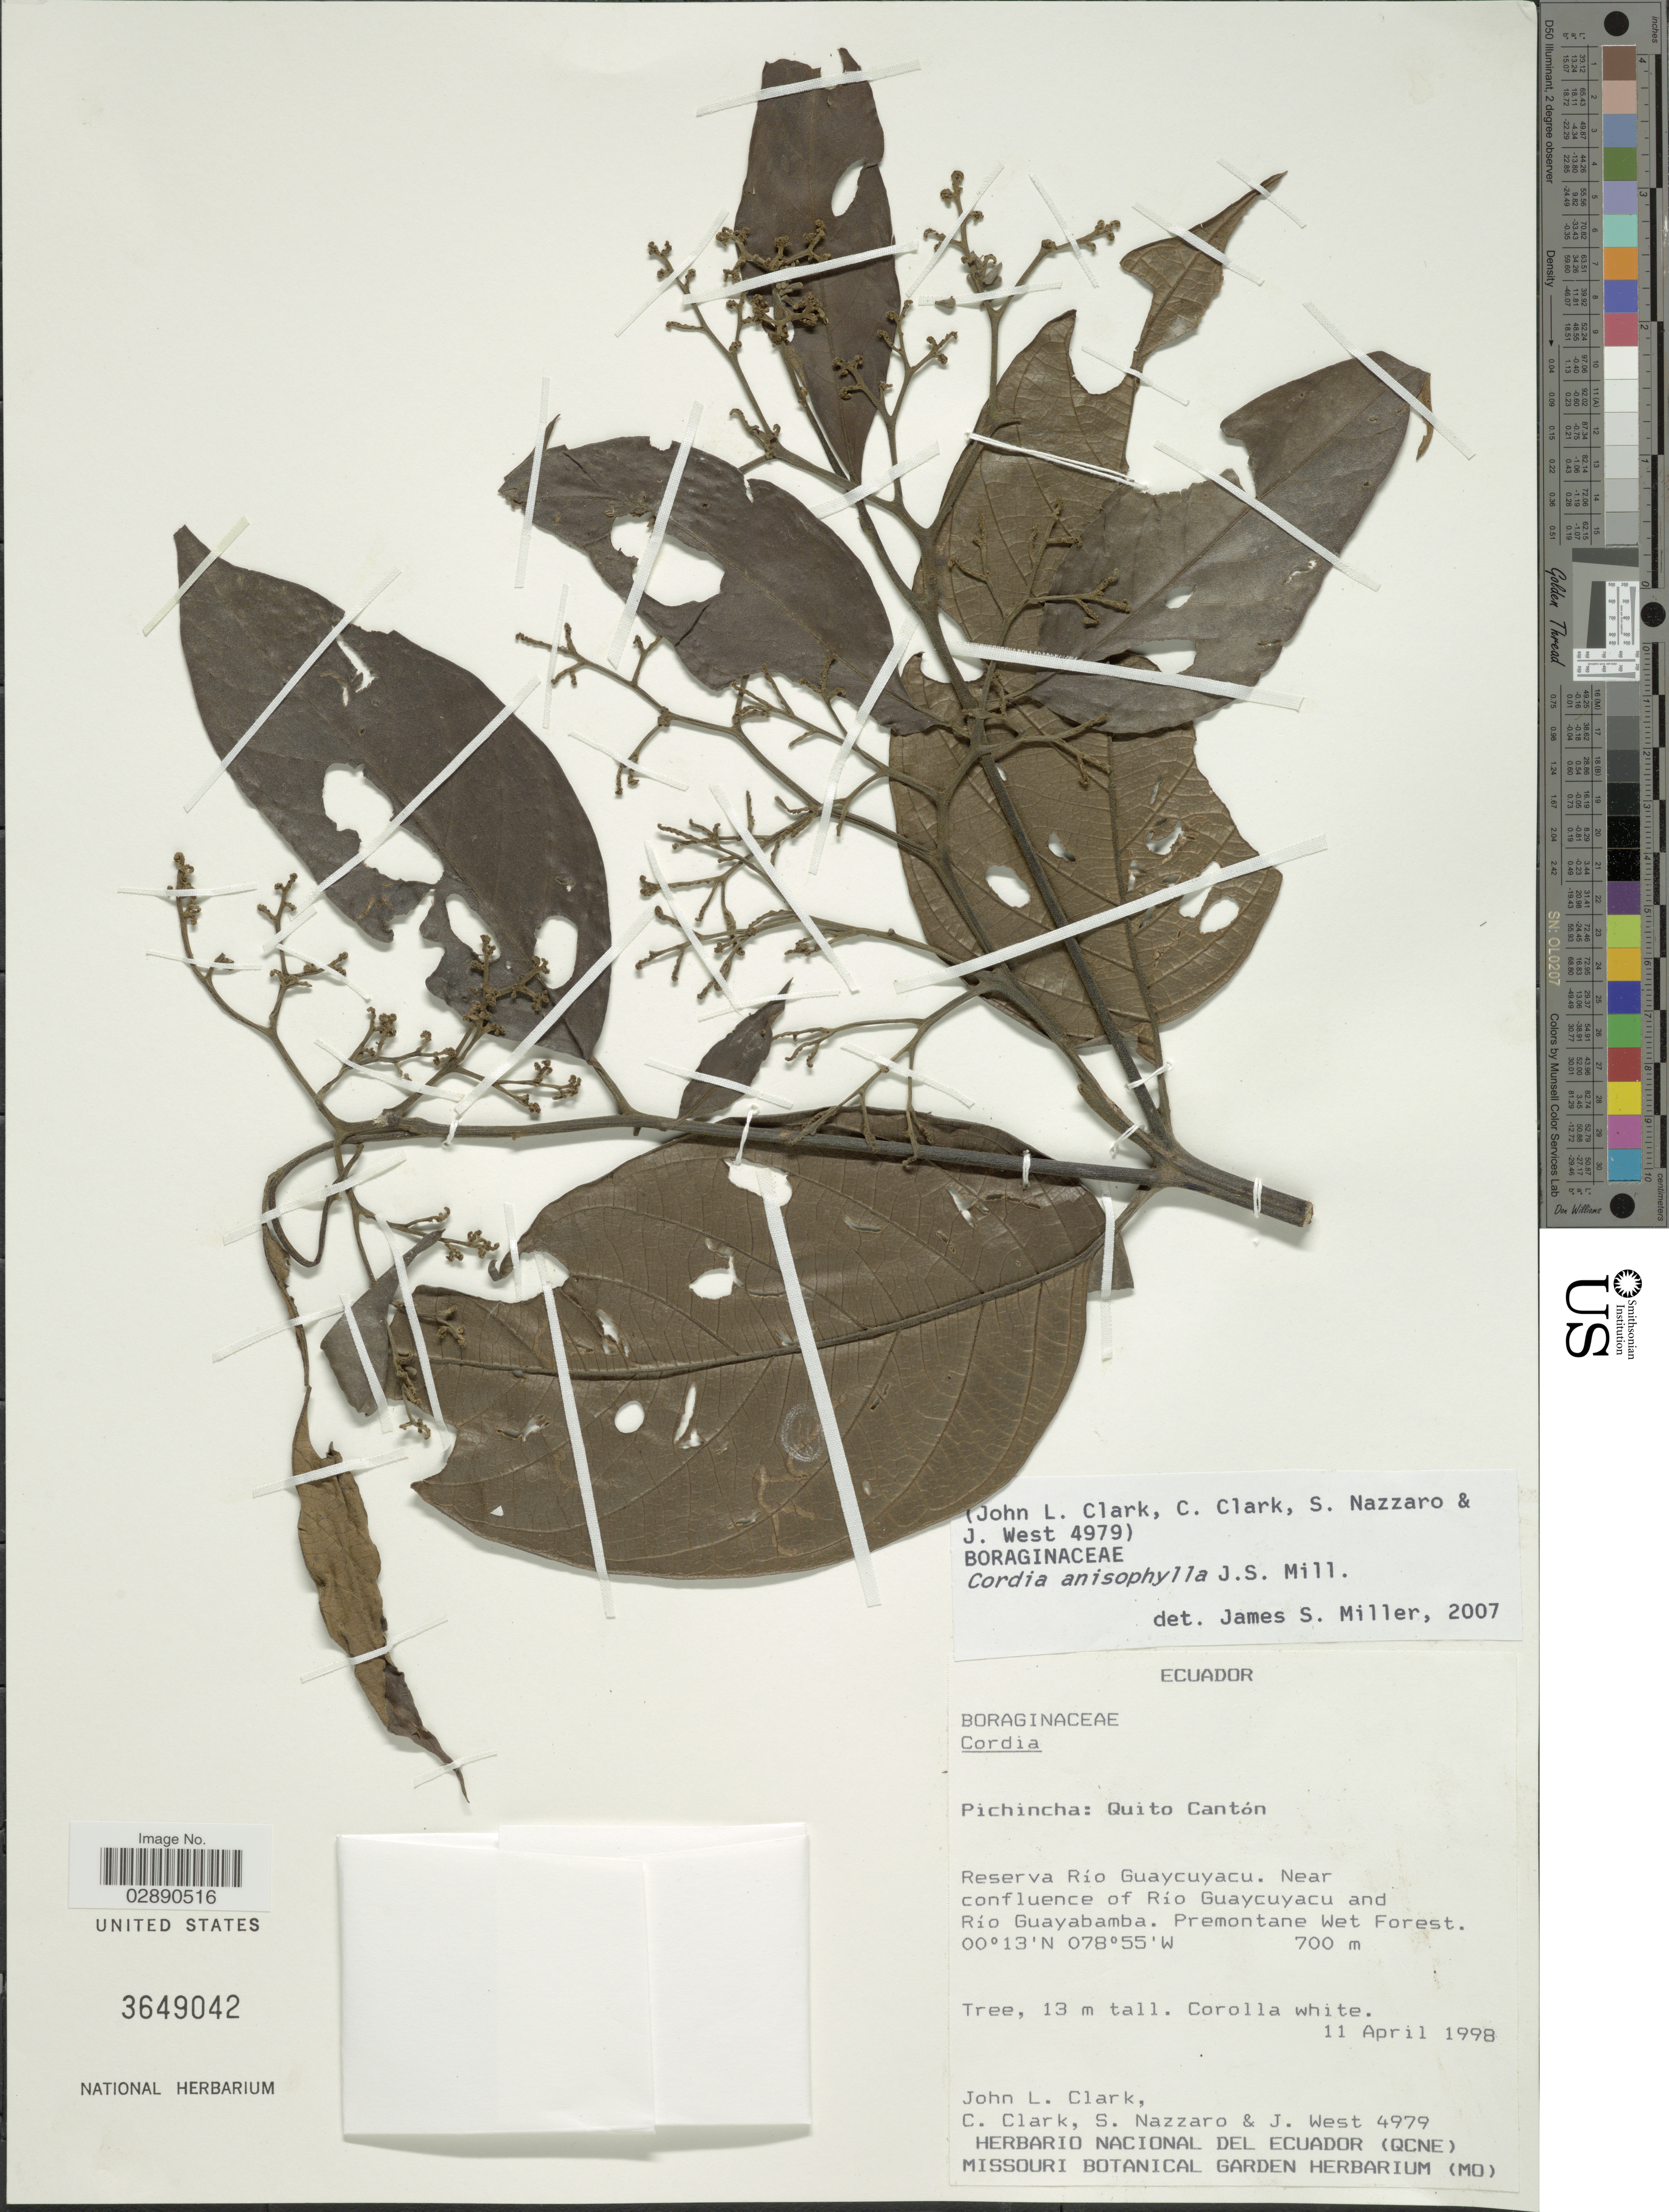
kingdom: Plantae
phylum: Tracheophyta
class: Magnoliopsida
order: Boraginales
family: Cordiaceae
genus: Cordia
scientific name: Cordia anisophylla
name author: J.S. Mill.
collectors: J. L. Clark, C. Clark, S. Nazzaro & J. West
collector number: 4979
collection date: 1998-04-11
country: Ecuador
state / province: Pichincha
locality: Quito Cantón. Reserva Río Guaycuyacu. Near confluence of Río Guaycuyacu and Río Guayabamba.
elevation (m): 700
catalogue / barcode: US 3649042